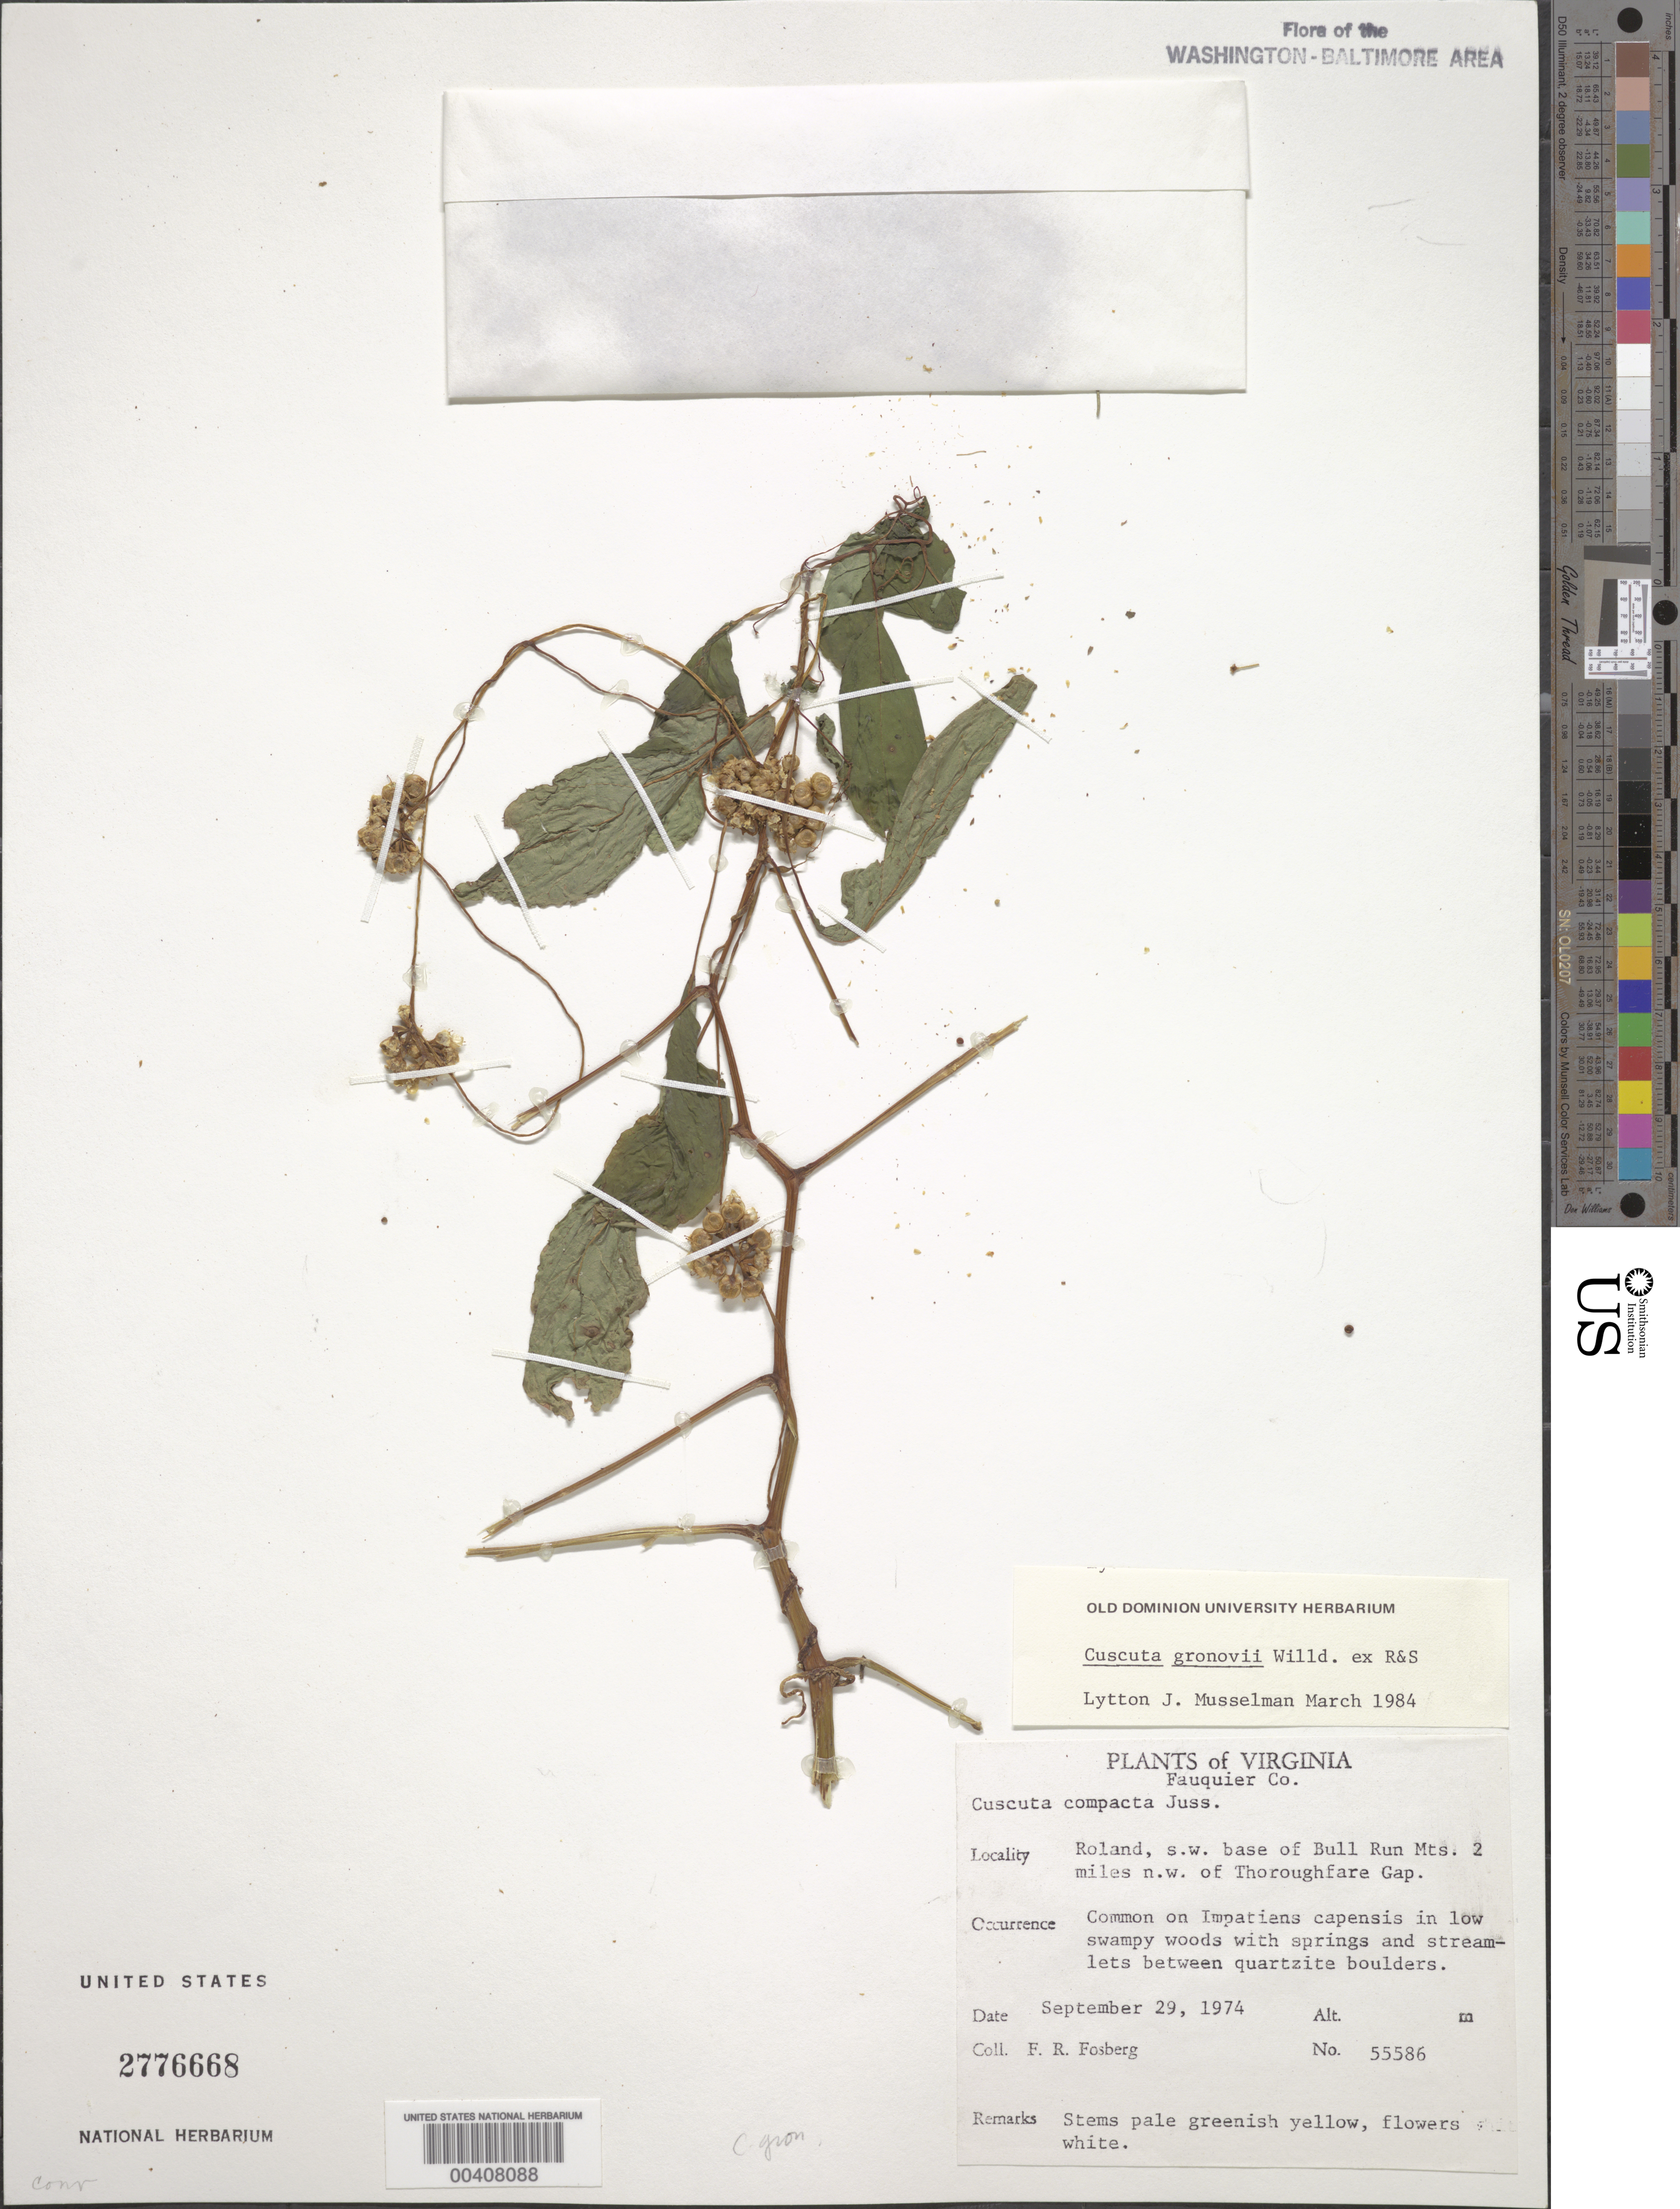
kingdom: Plantae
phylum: Tracheophyta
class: Magnoliopsida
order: Solanales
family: Convolvulaceae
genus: Cuscuta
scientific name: Cuscuta gronovii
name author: Willd. ex Schult.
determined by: Musselman, Lytton J.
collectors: F. R. Fosberg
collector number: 55586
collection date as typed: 29 Sep 1974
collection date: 1974-09-29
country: United States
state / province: Virginia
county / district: Fauquier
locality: Gap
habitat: On Impatiens capensis, low swampy woods w/springs btw. quartzite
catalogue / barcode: US 2776668